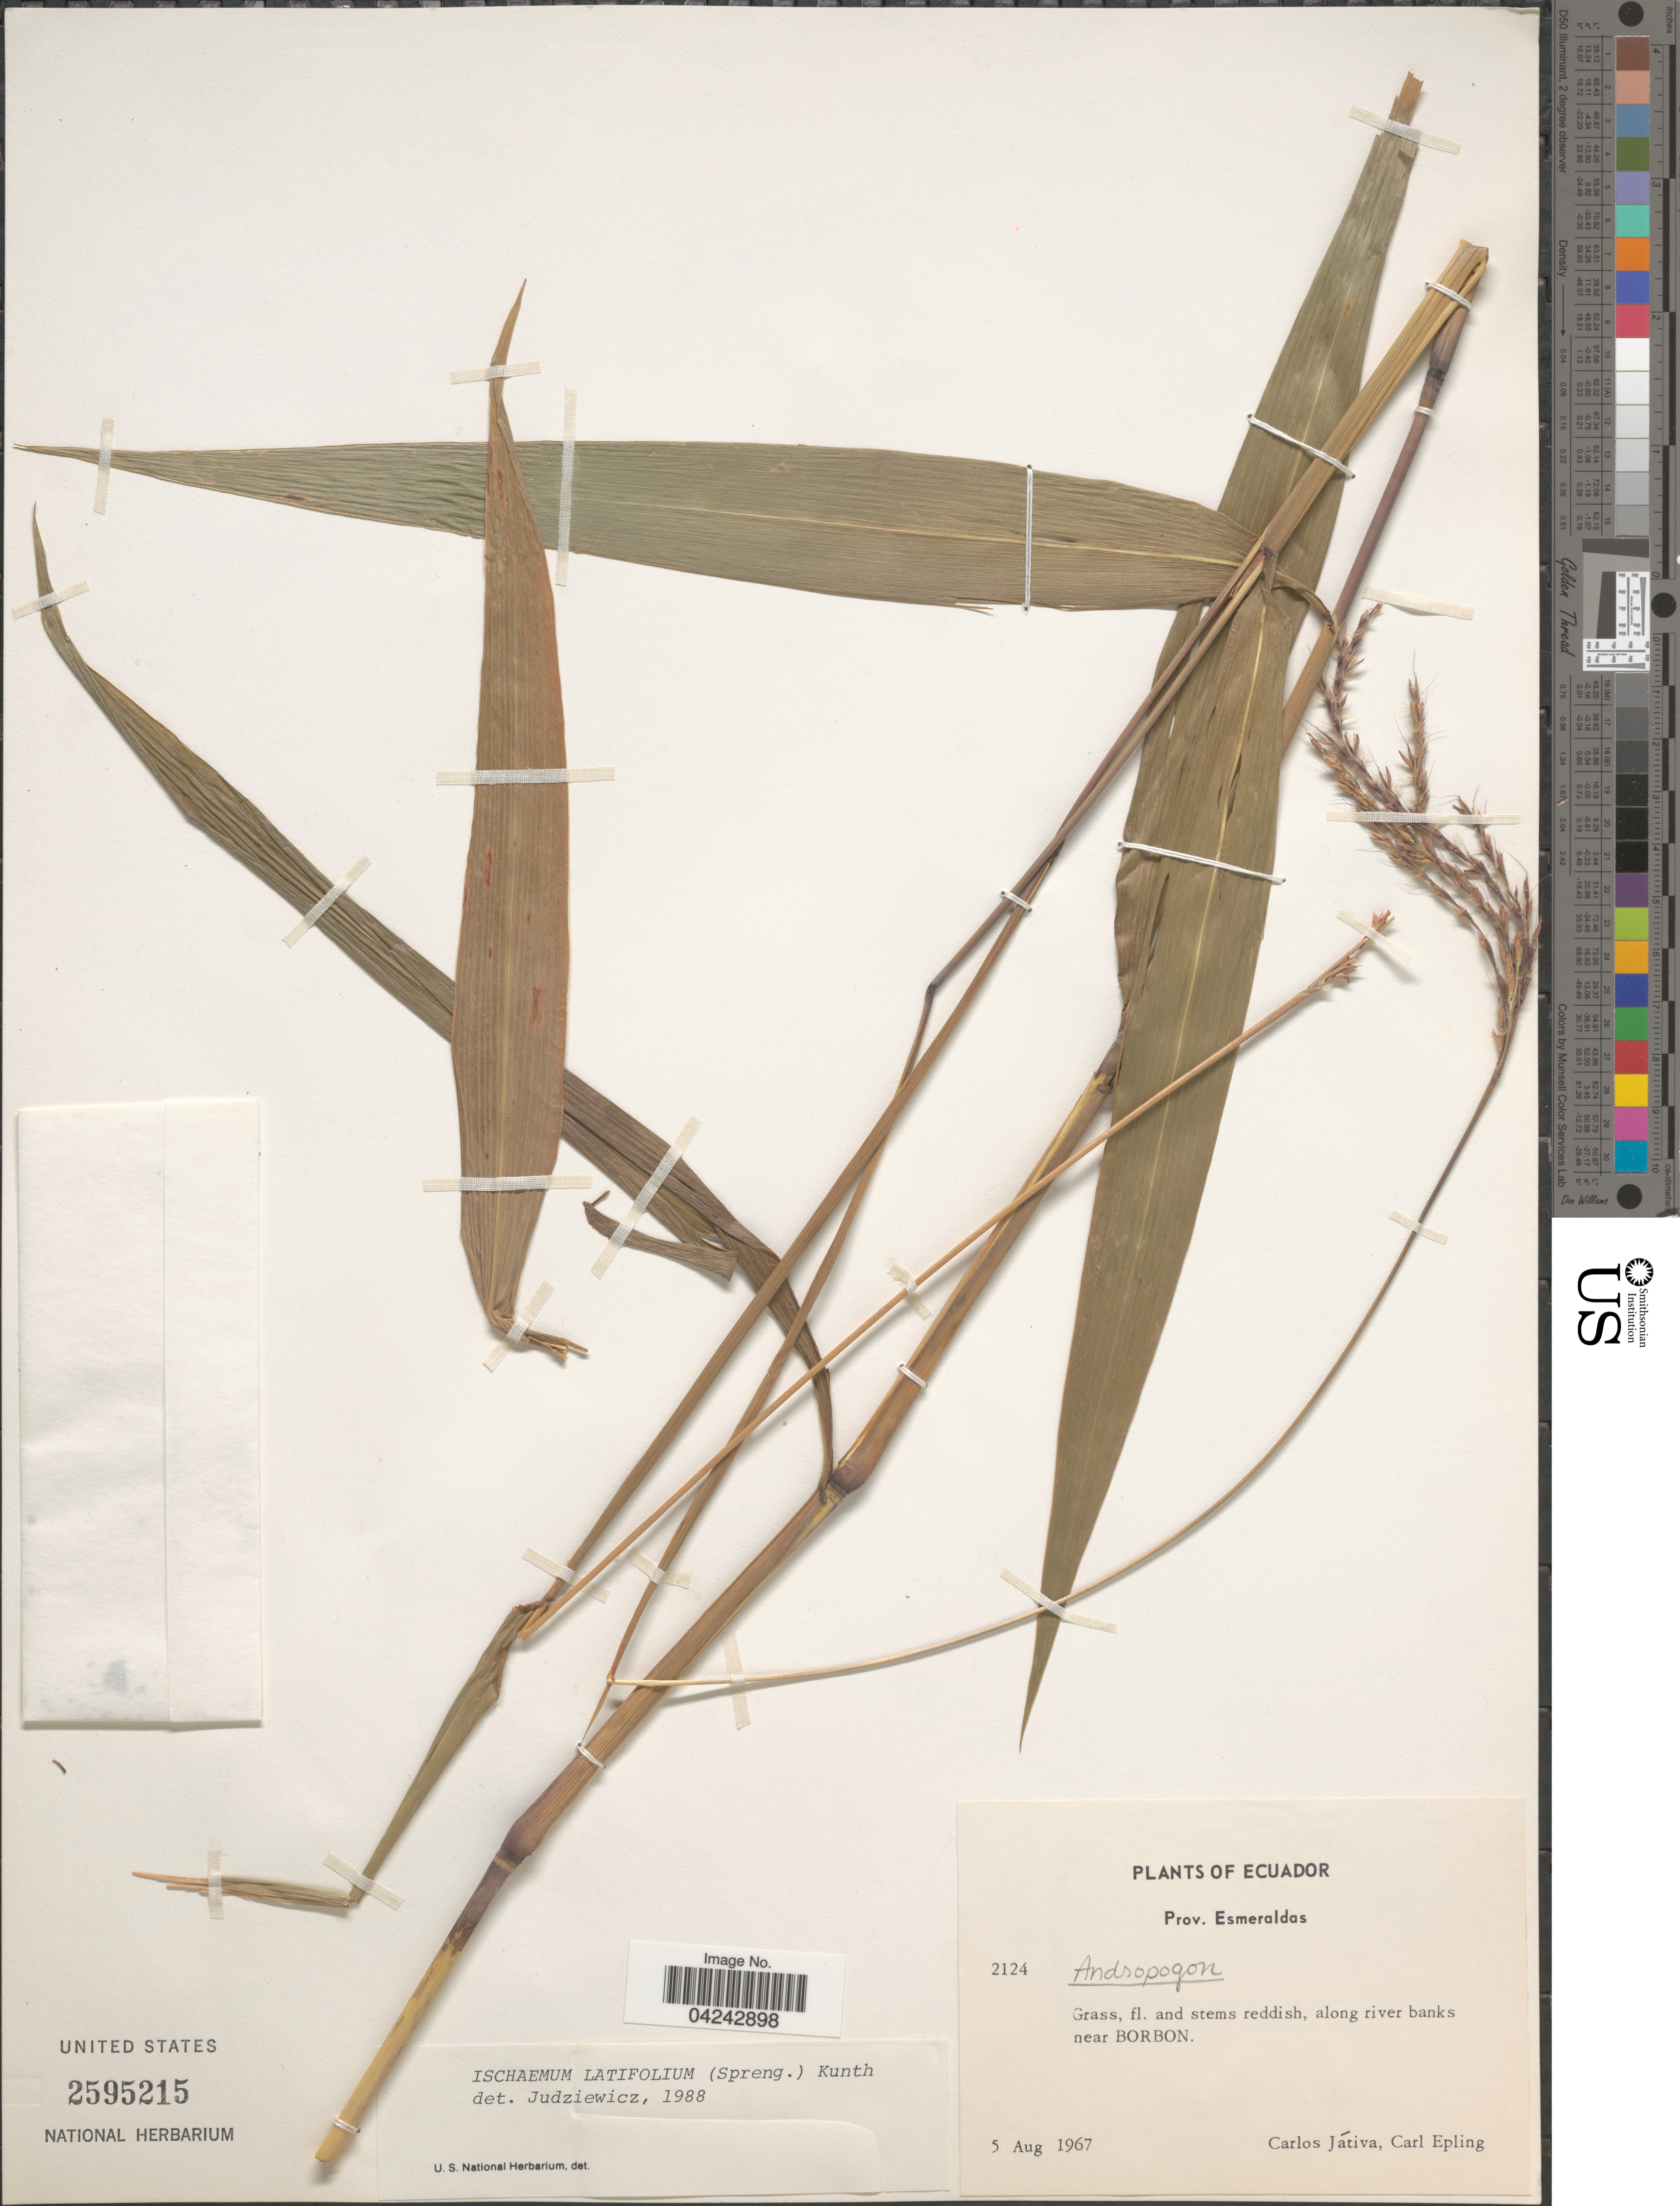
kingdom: Plantae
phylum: Tracheophyta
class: Liliopsida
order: Poales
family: Poaceae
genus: Ischaemum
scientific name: Ischaemum latifolium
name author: (Spreng.) Kunth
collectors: C. D. Játiva & C. C. Epling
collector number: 2124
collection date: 1967-08-05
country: Ecuador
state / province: Esmeraldas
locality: Along river banks near Borbon.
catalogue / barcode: US 2595215